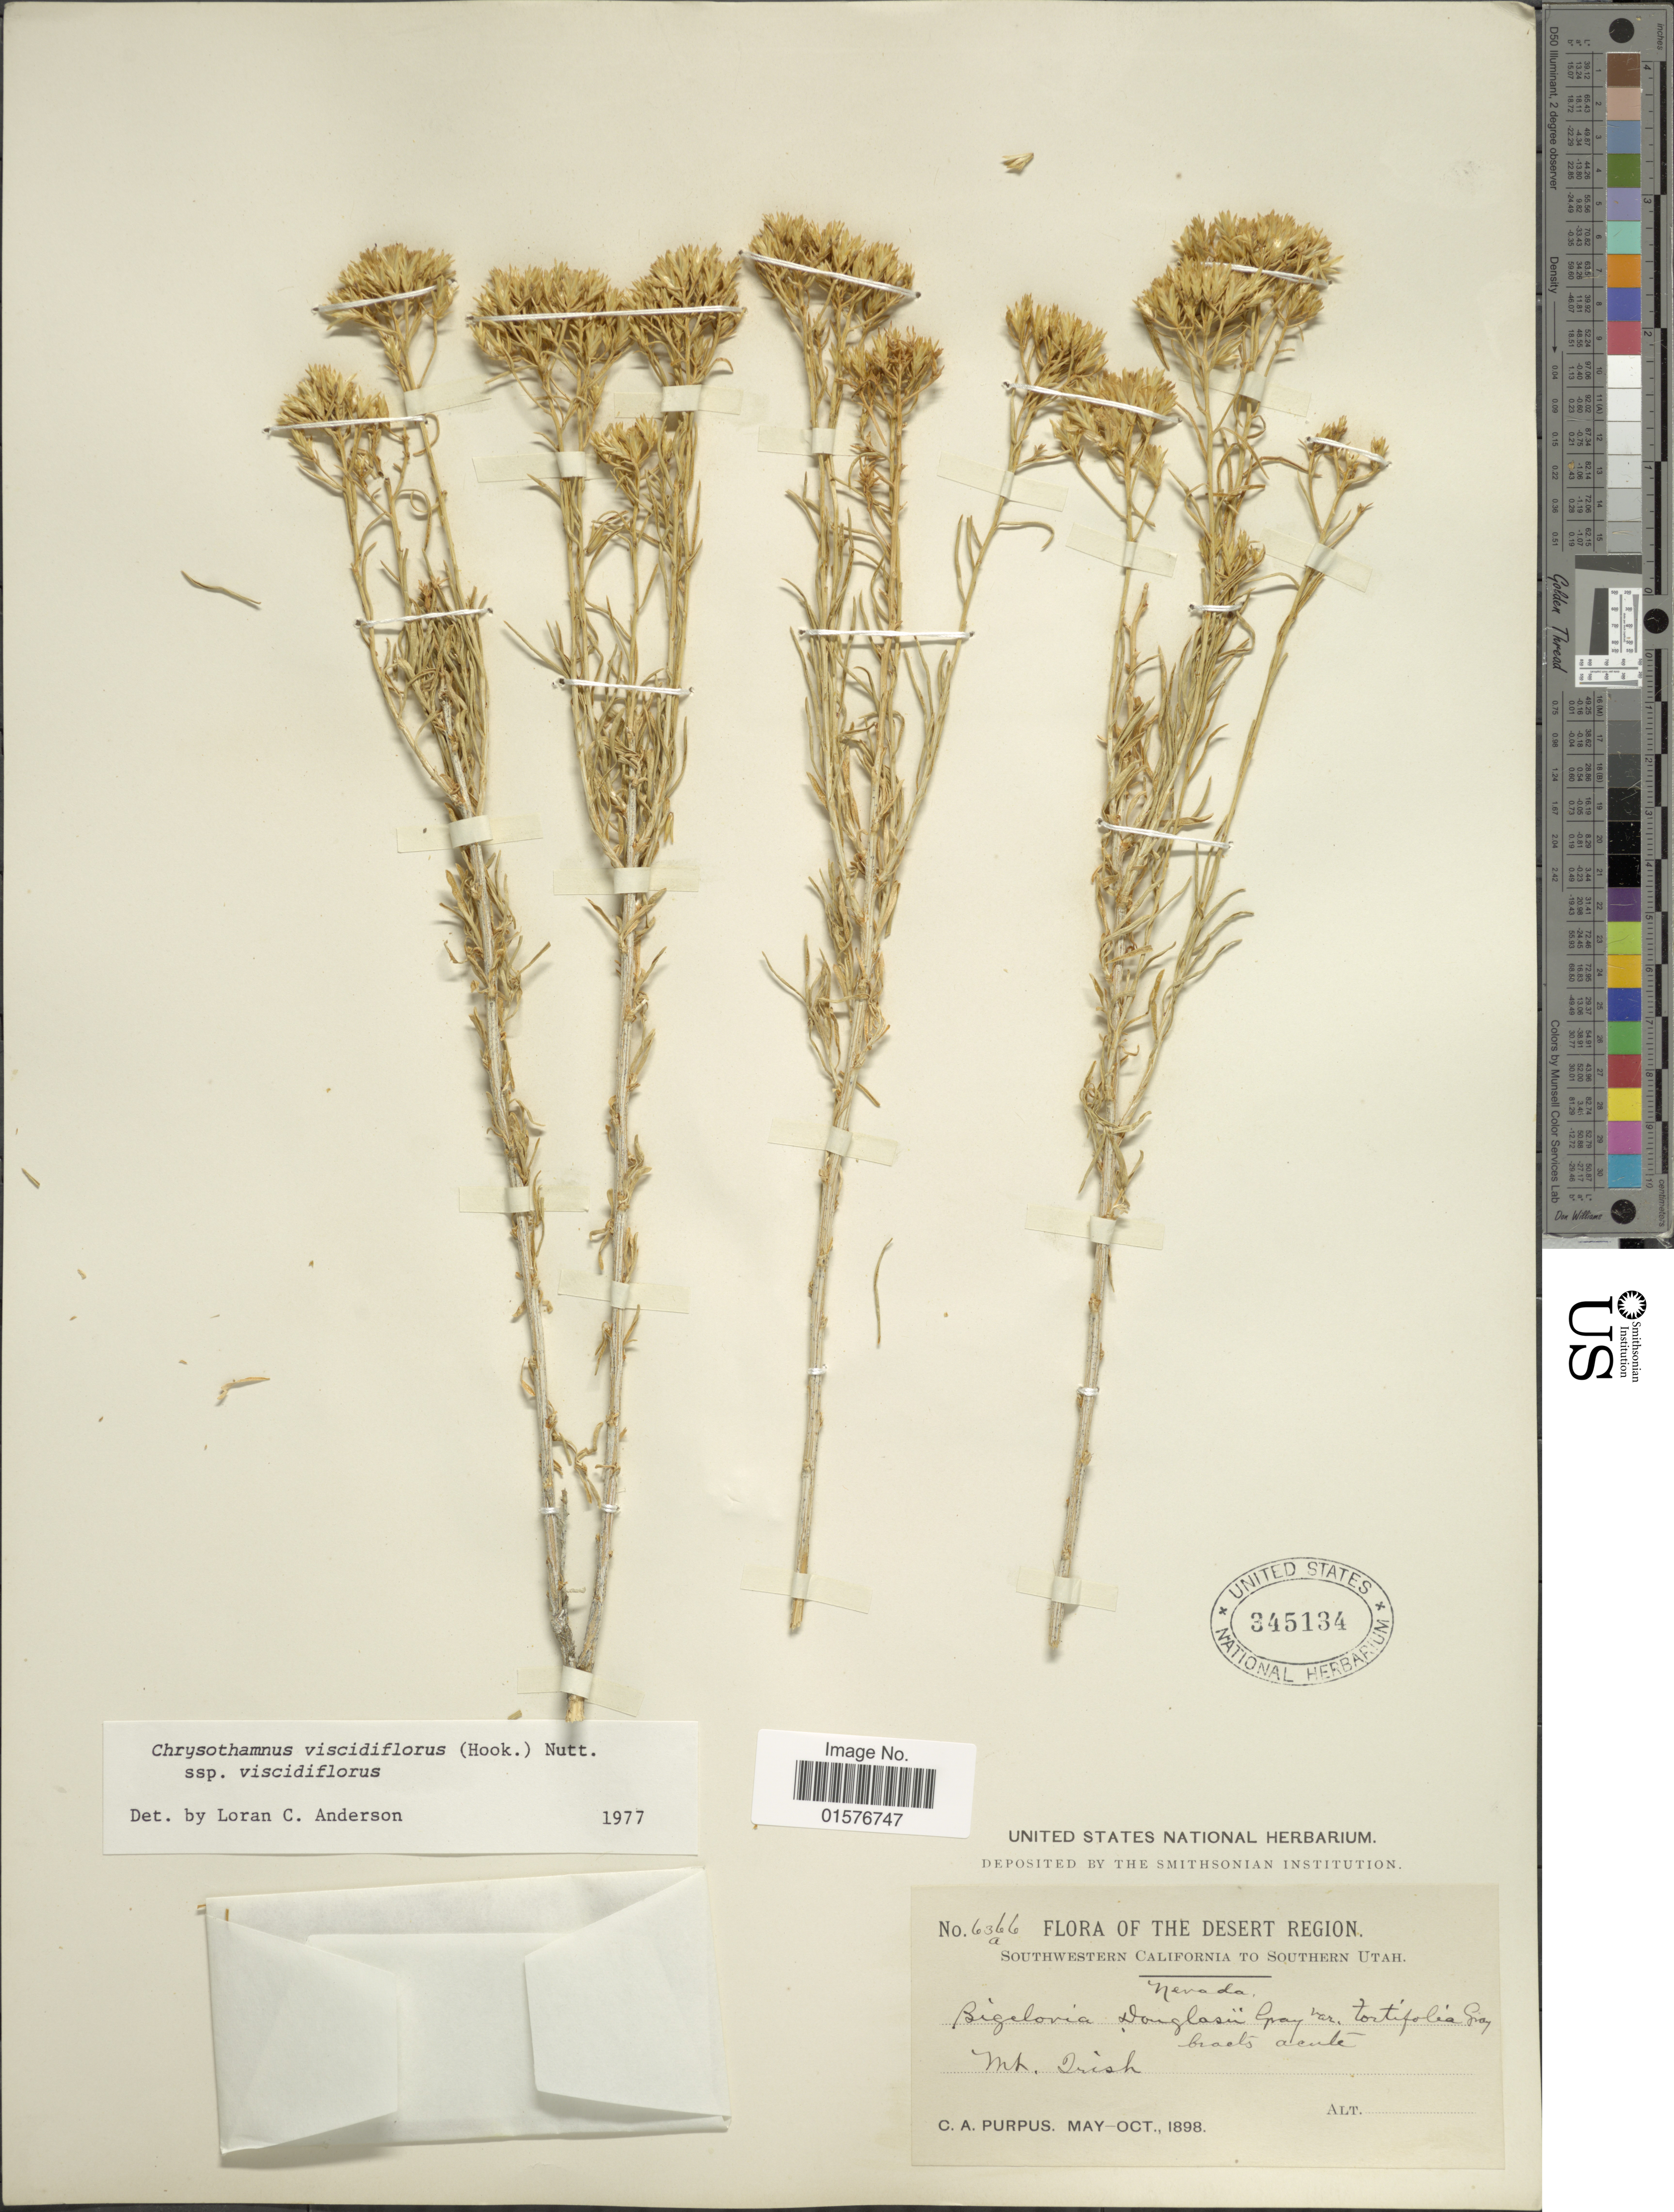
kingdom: Plantae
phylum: Tracheophyta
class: Magnoliopsida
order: Asterales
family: Asteraceae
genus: Chrysothamnus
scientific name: Chrysothamnus viscidiflorus subsp. viscidiflorus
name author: (Hook.) Nutt.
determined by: Urbatsch, Lowell E., Curator (LSU), Louisiana State University (UNITED STATES)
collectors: C. A. Purpus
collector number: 6366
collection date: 1898-05/1898-10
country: United States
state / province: Nevada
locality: The Desert Regionl, Southwestern California to Southern Utah, Mt. Irish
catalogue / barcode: US 345134